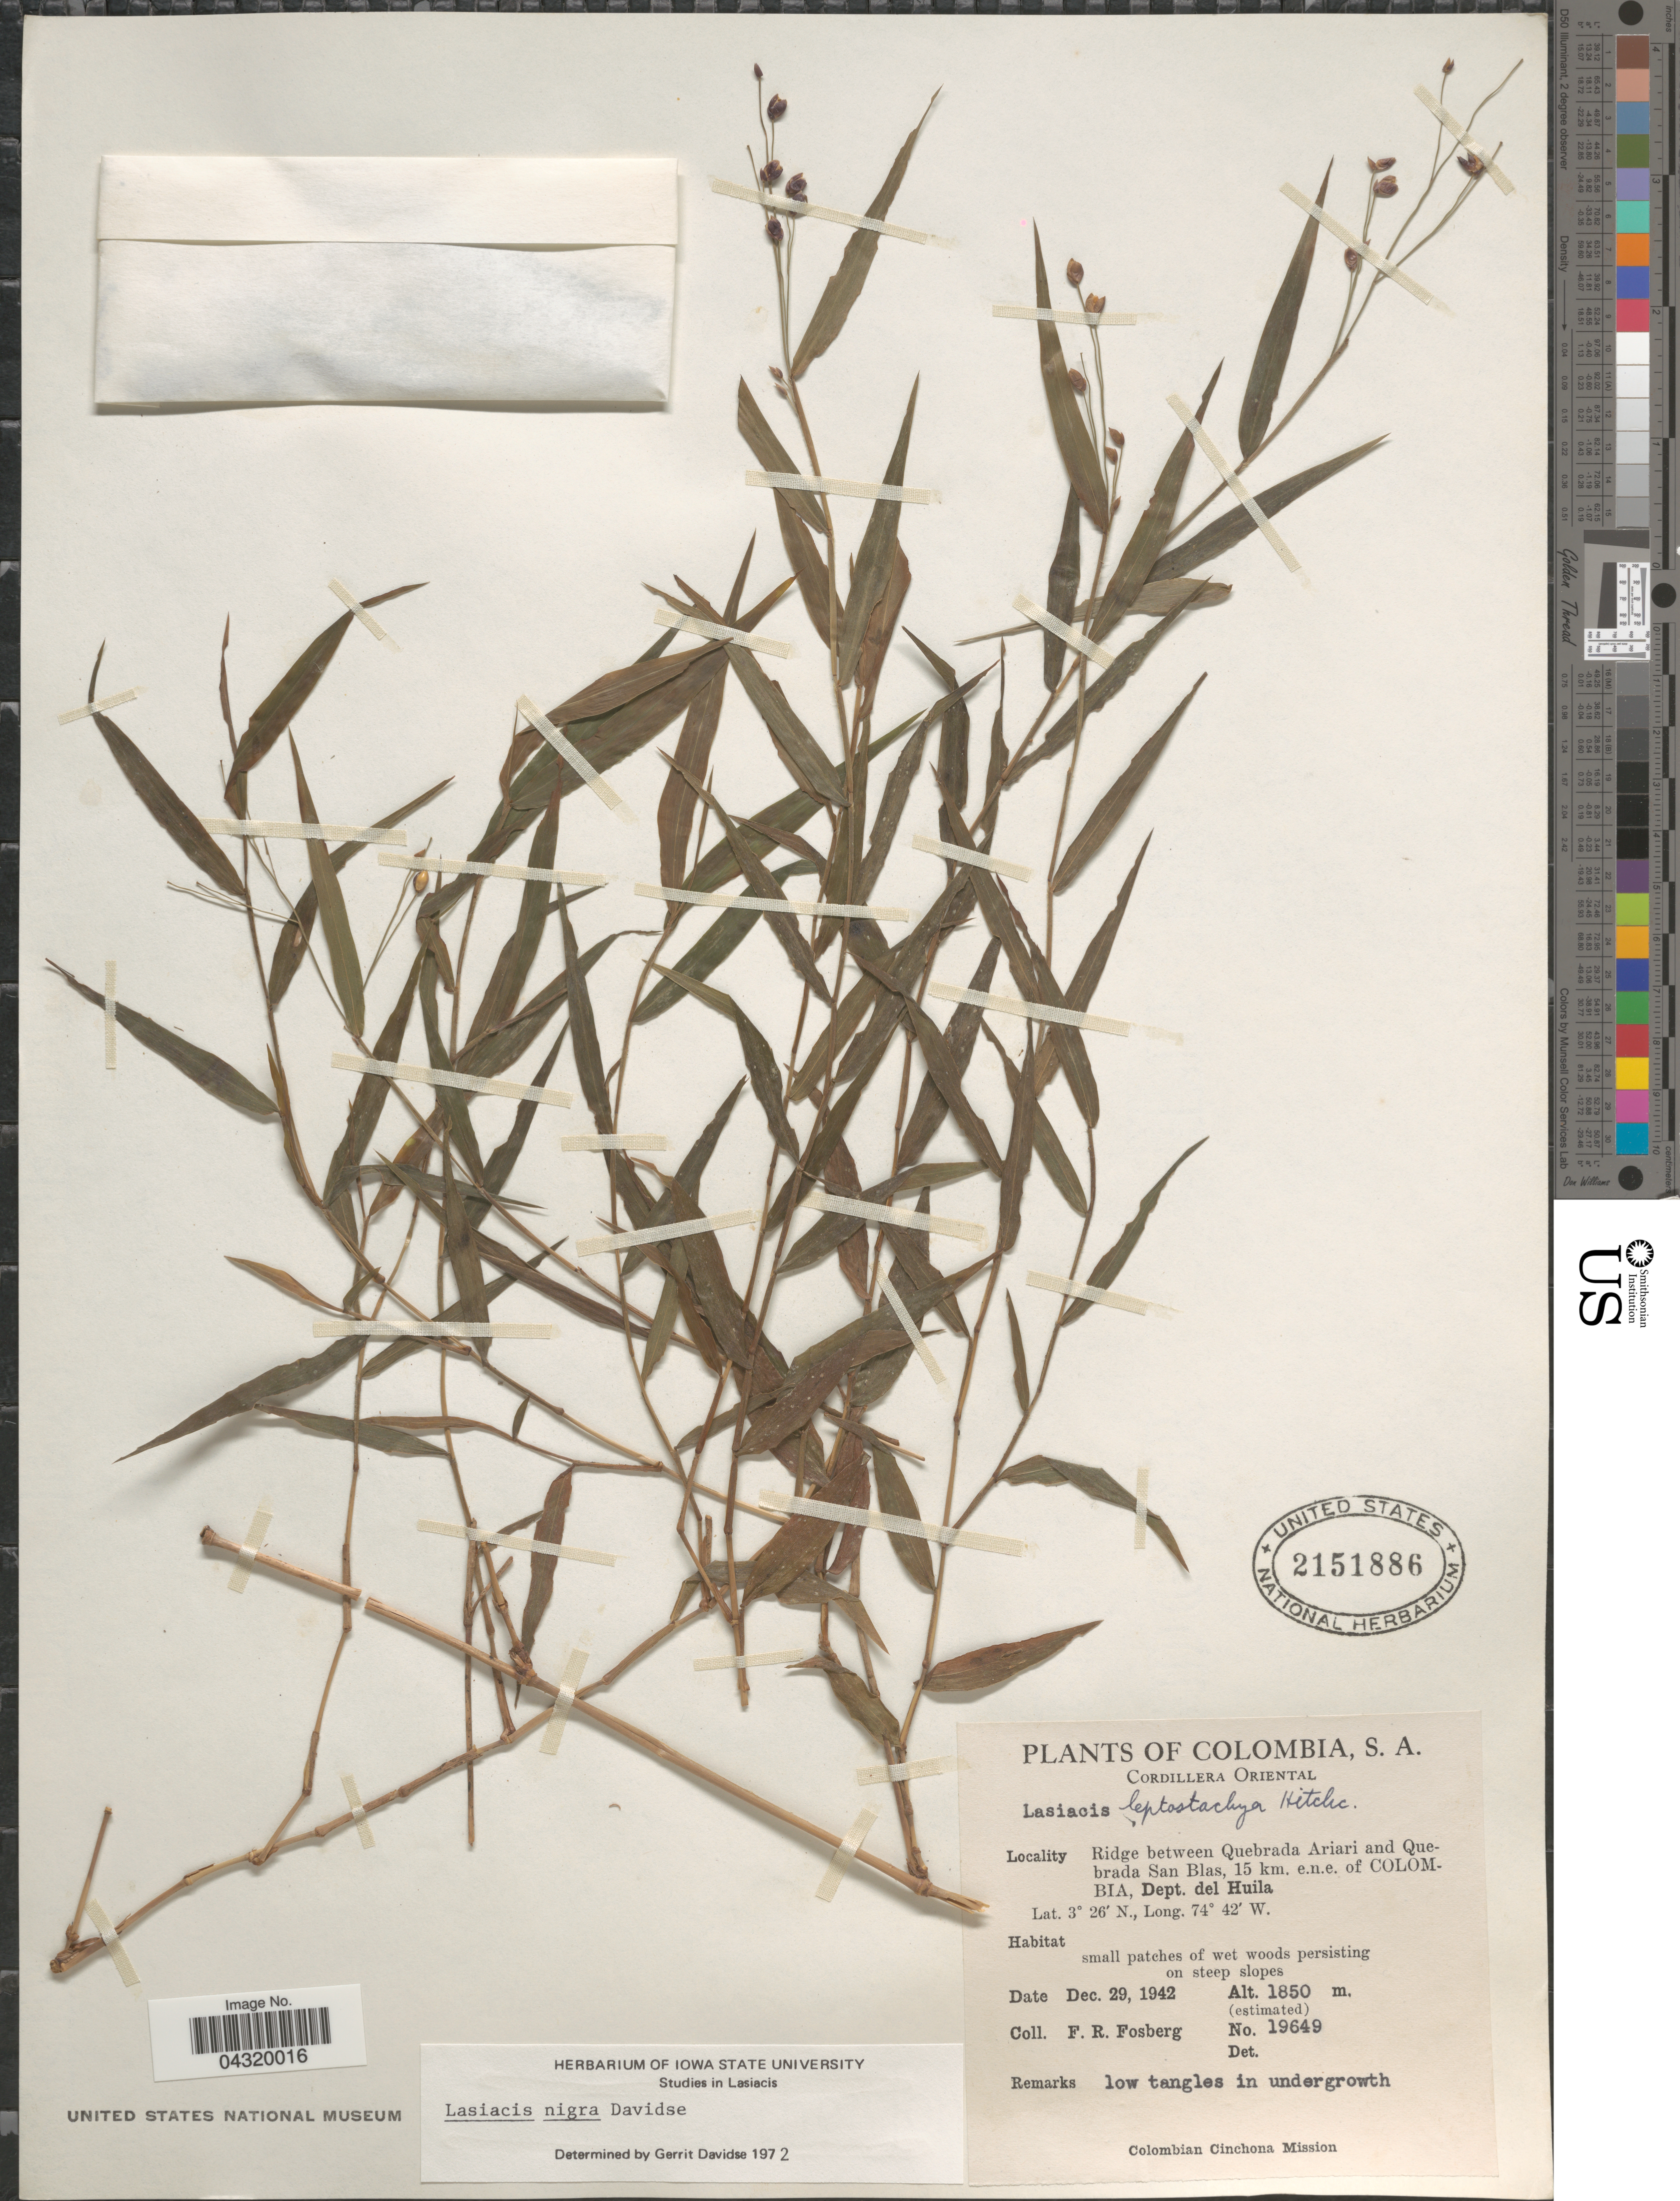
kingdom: Plantae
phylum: Tracheophyta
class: Liliopsida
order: Poales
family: Poaceae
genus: Lasiacis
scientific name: Lasiacis nigra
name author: Davidse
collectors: F. R. Fosberg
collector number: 19649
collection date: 1942-12-29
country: Colombia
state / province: Huila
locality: Cordillera Oriental. Ridge between Quebrada Ariari and Quebrada San Blas, 15 km. e.n.e. of Colombia, Dept. del Huila. Colombian Cinchona Mission.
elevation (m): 1850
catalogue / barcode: US 2151886